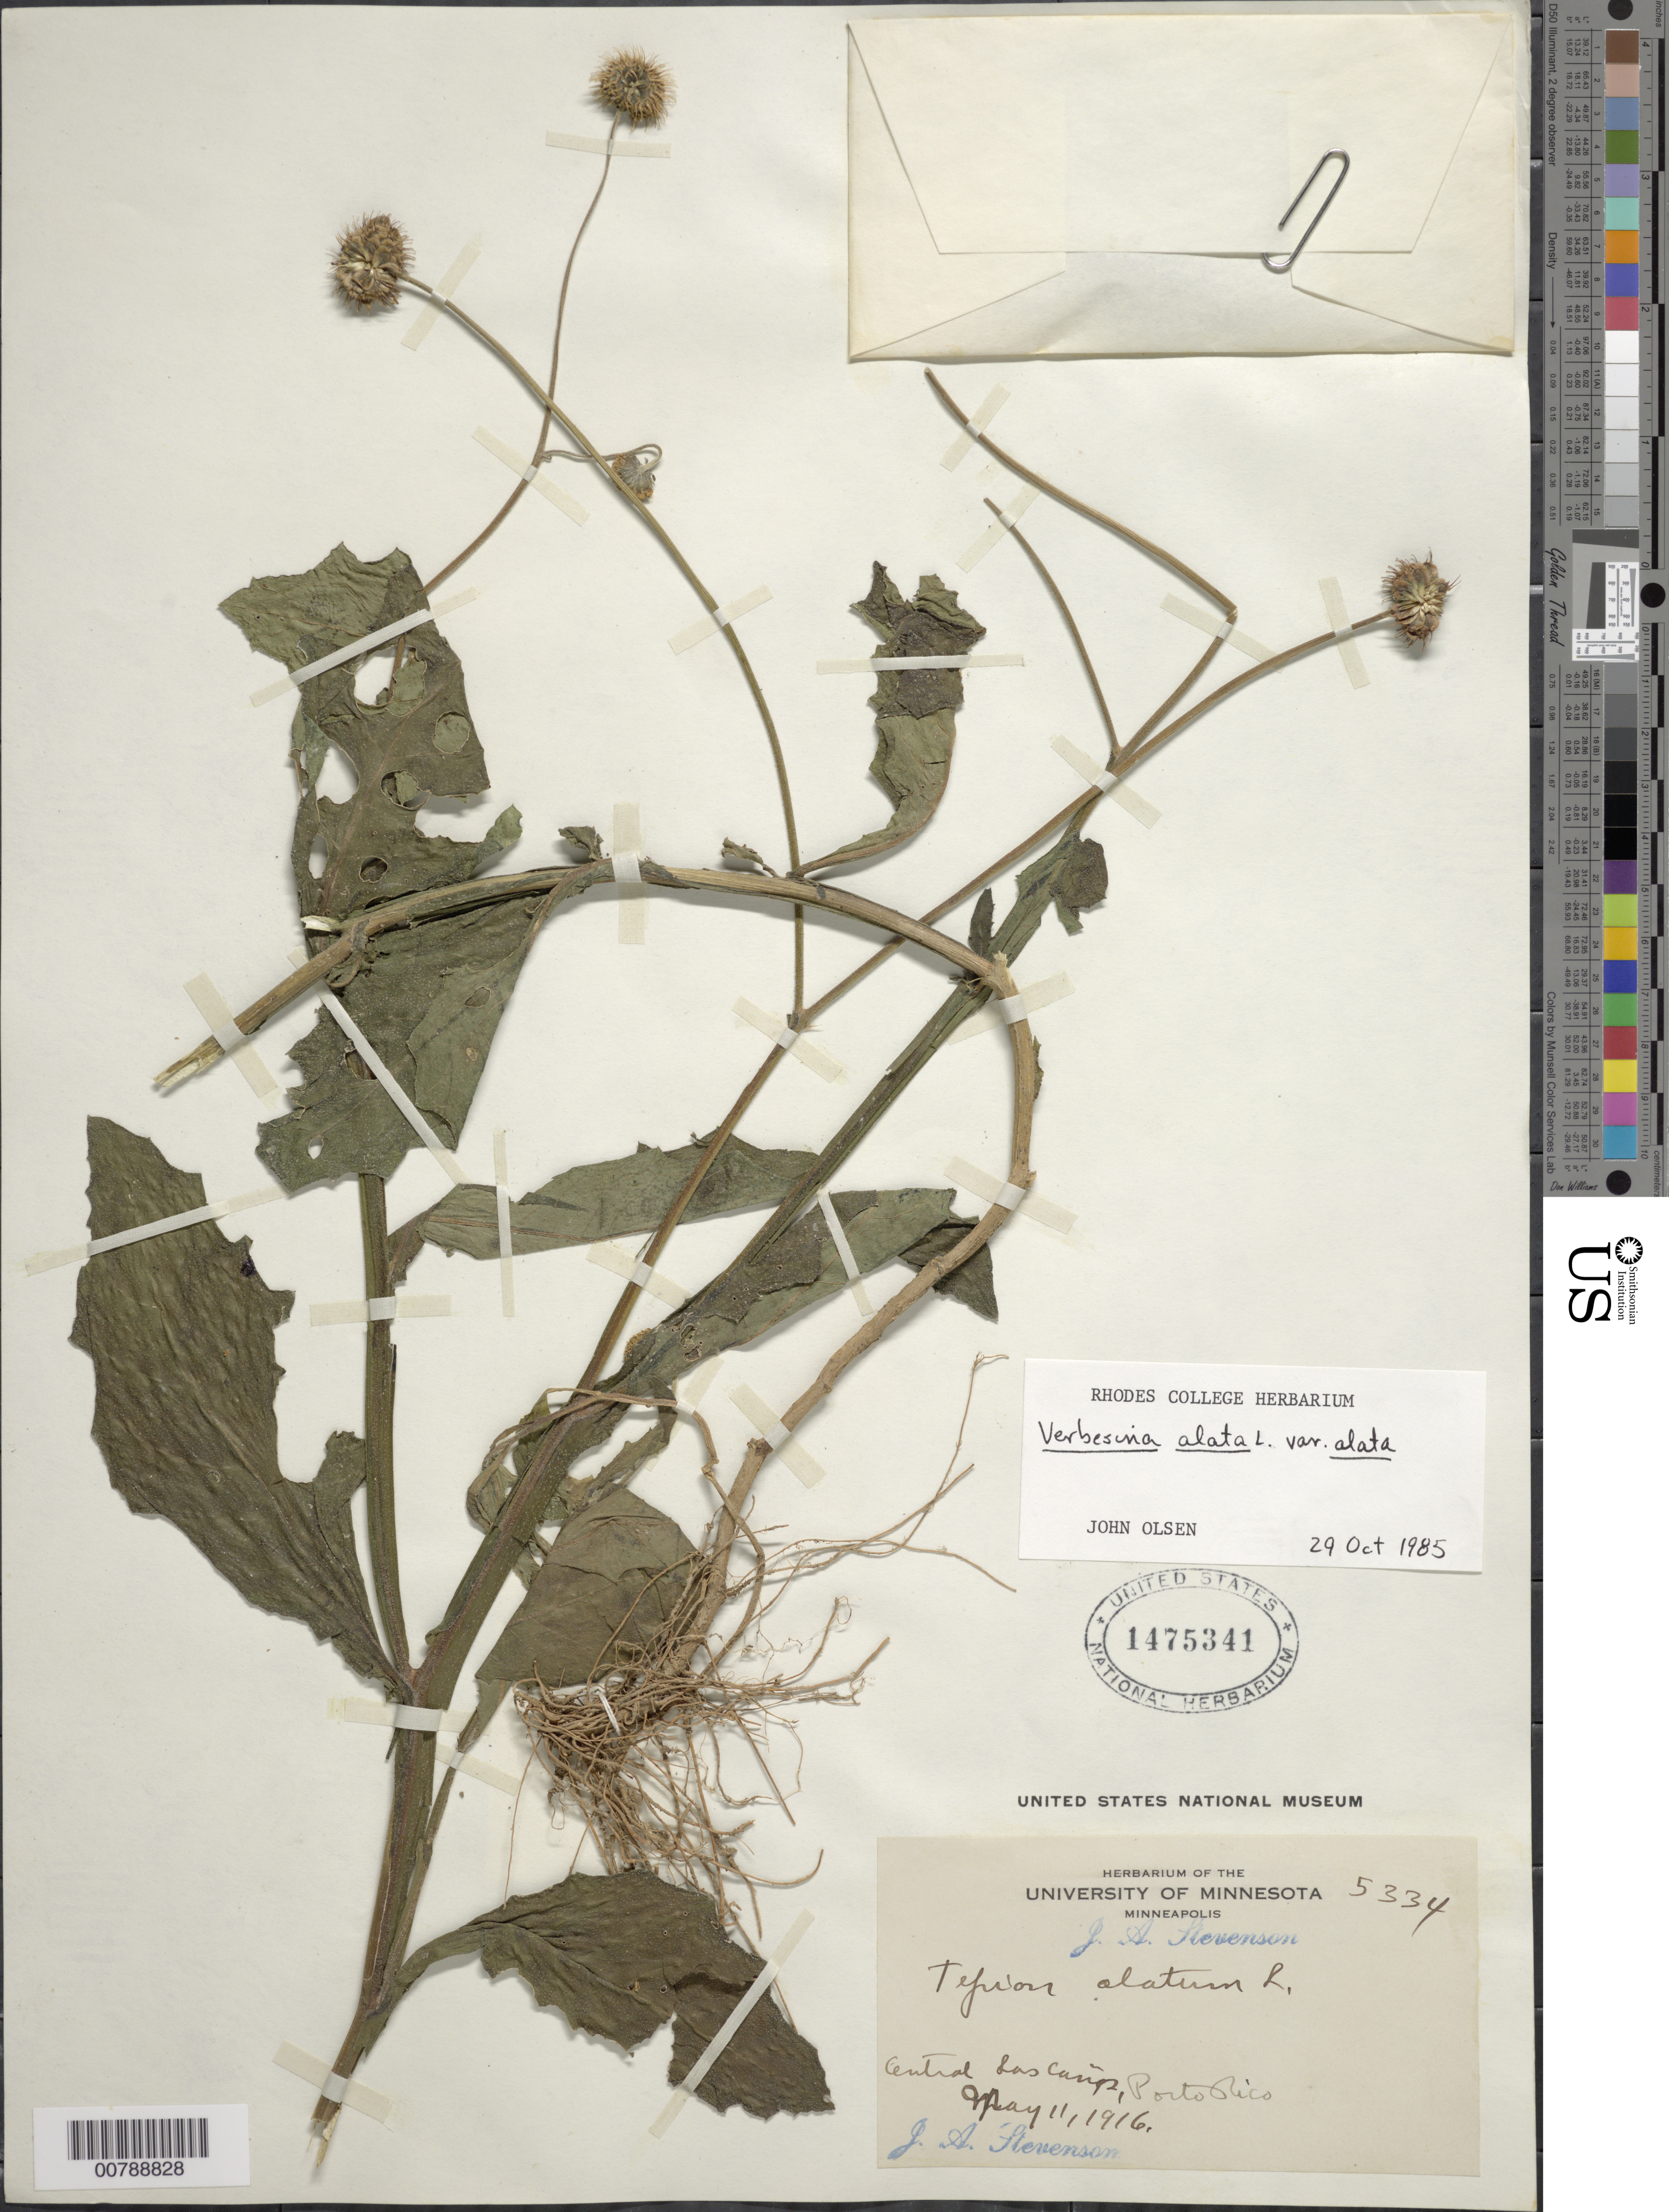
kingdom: Plantae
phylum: Tracheophyta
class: Magnoliopsida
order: Asterales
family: Asteraceae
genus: Verbesina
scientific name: Verbesina alata var. alata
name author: L.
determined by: Olsen, J.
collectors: J. Stevenson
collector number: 5334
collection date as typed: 11 May 1916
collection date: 1916-05-11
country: Puerto Rico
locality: Central Las Cañas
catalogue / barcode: US 1475341